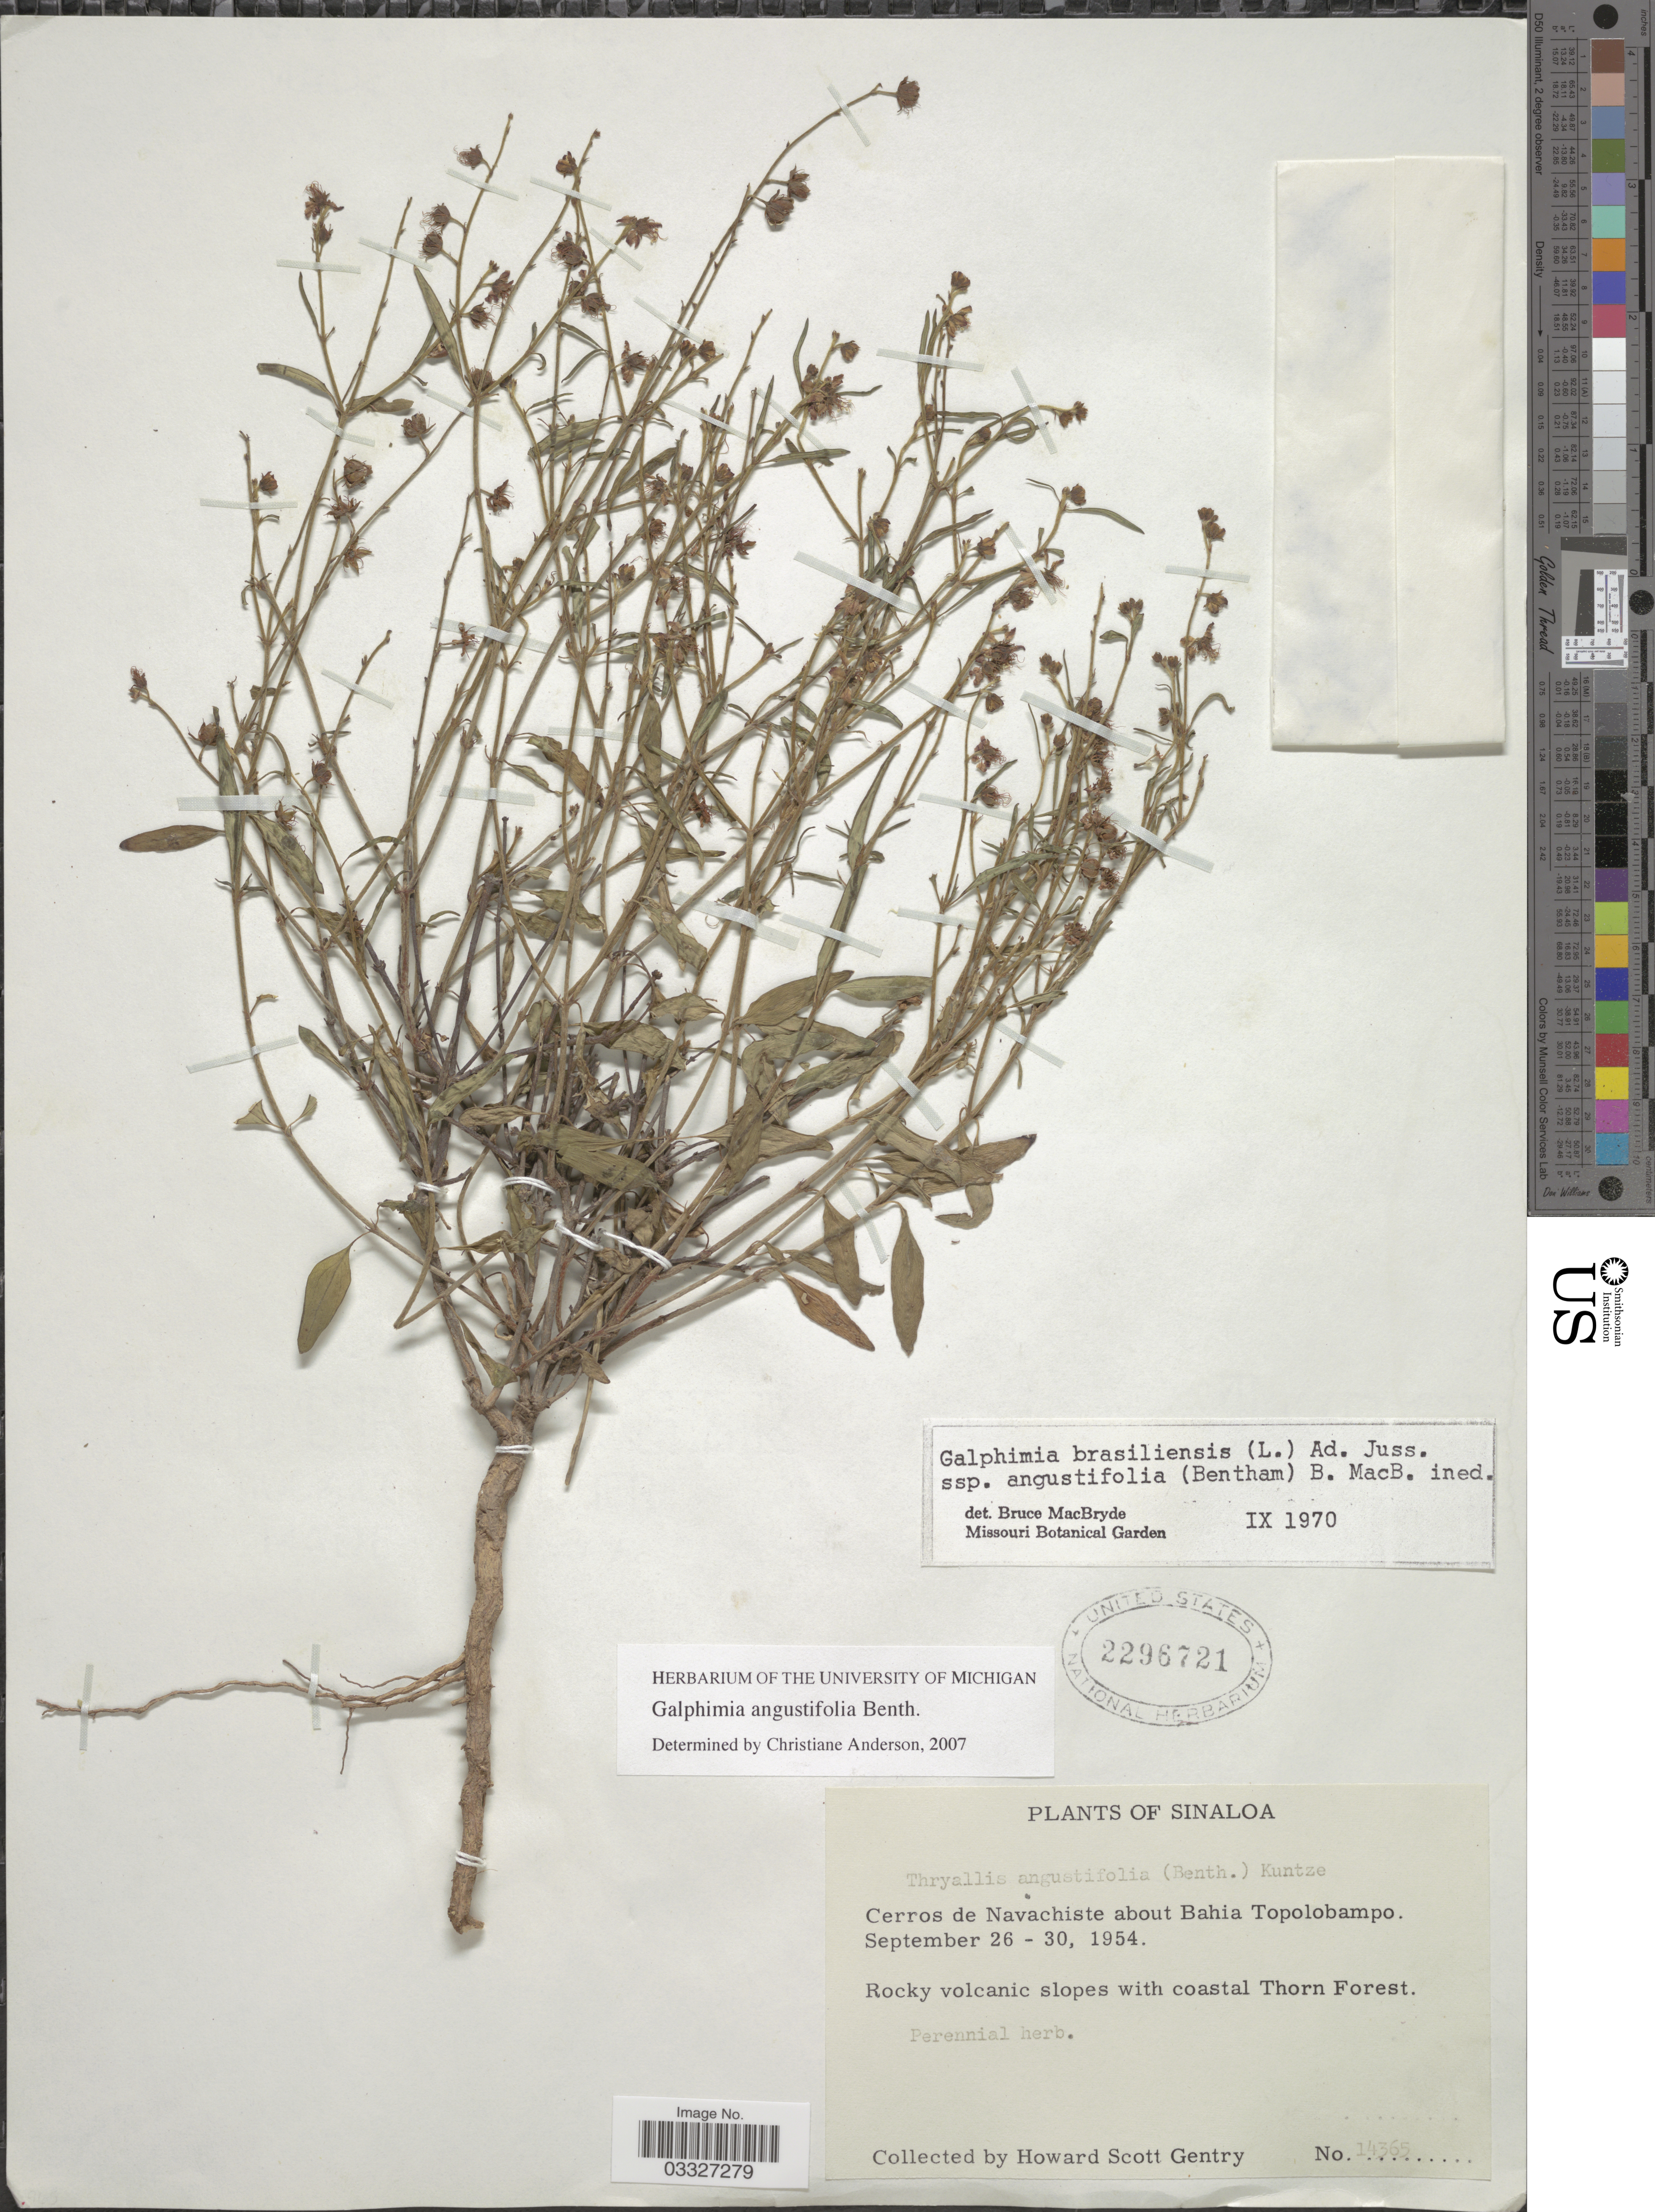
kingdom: Plantae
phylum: Tracheophyta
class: Magnoliopsida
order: Malpighiales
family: Malpighiaceae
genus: Galphimia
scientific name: Galphimia angustifolia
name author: Benth.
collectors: H. S. Gentry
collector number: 14365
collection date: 1954-09-26/1954-09-30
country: Mexico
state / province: Sinaloa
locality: Cerros de Navachiste about Bahia Topolobampo.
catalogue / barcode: US 2296721